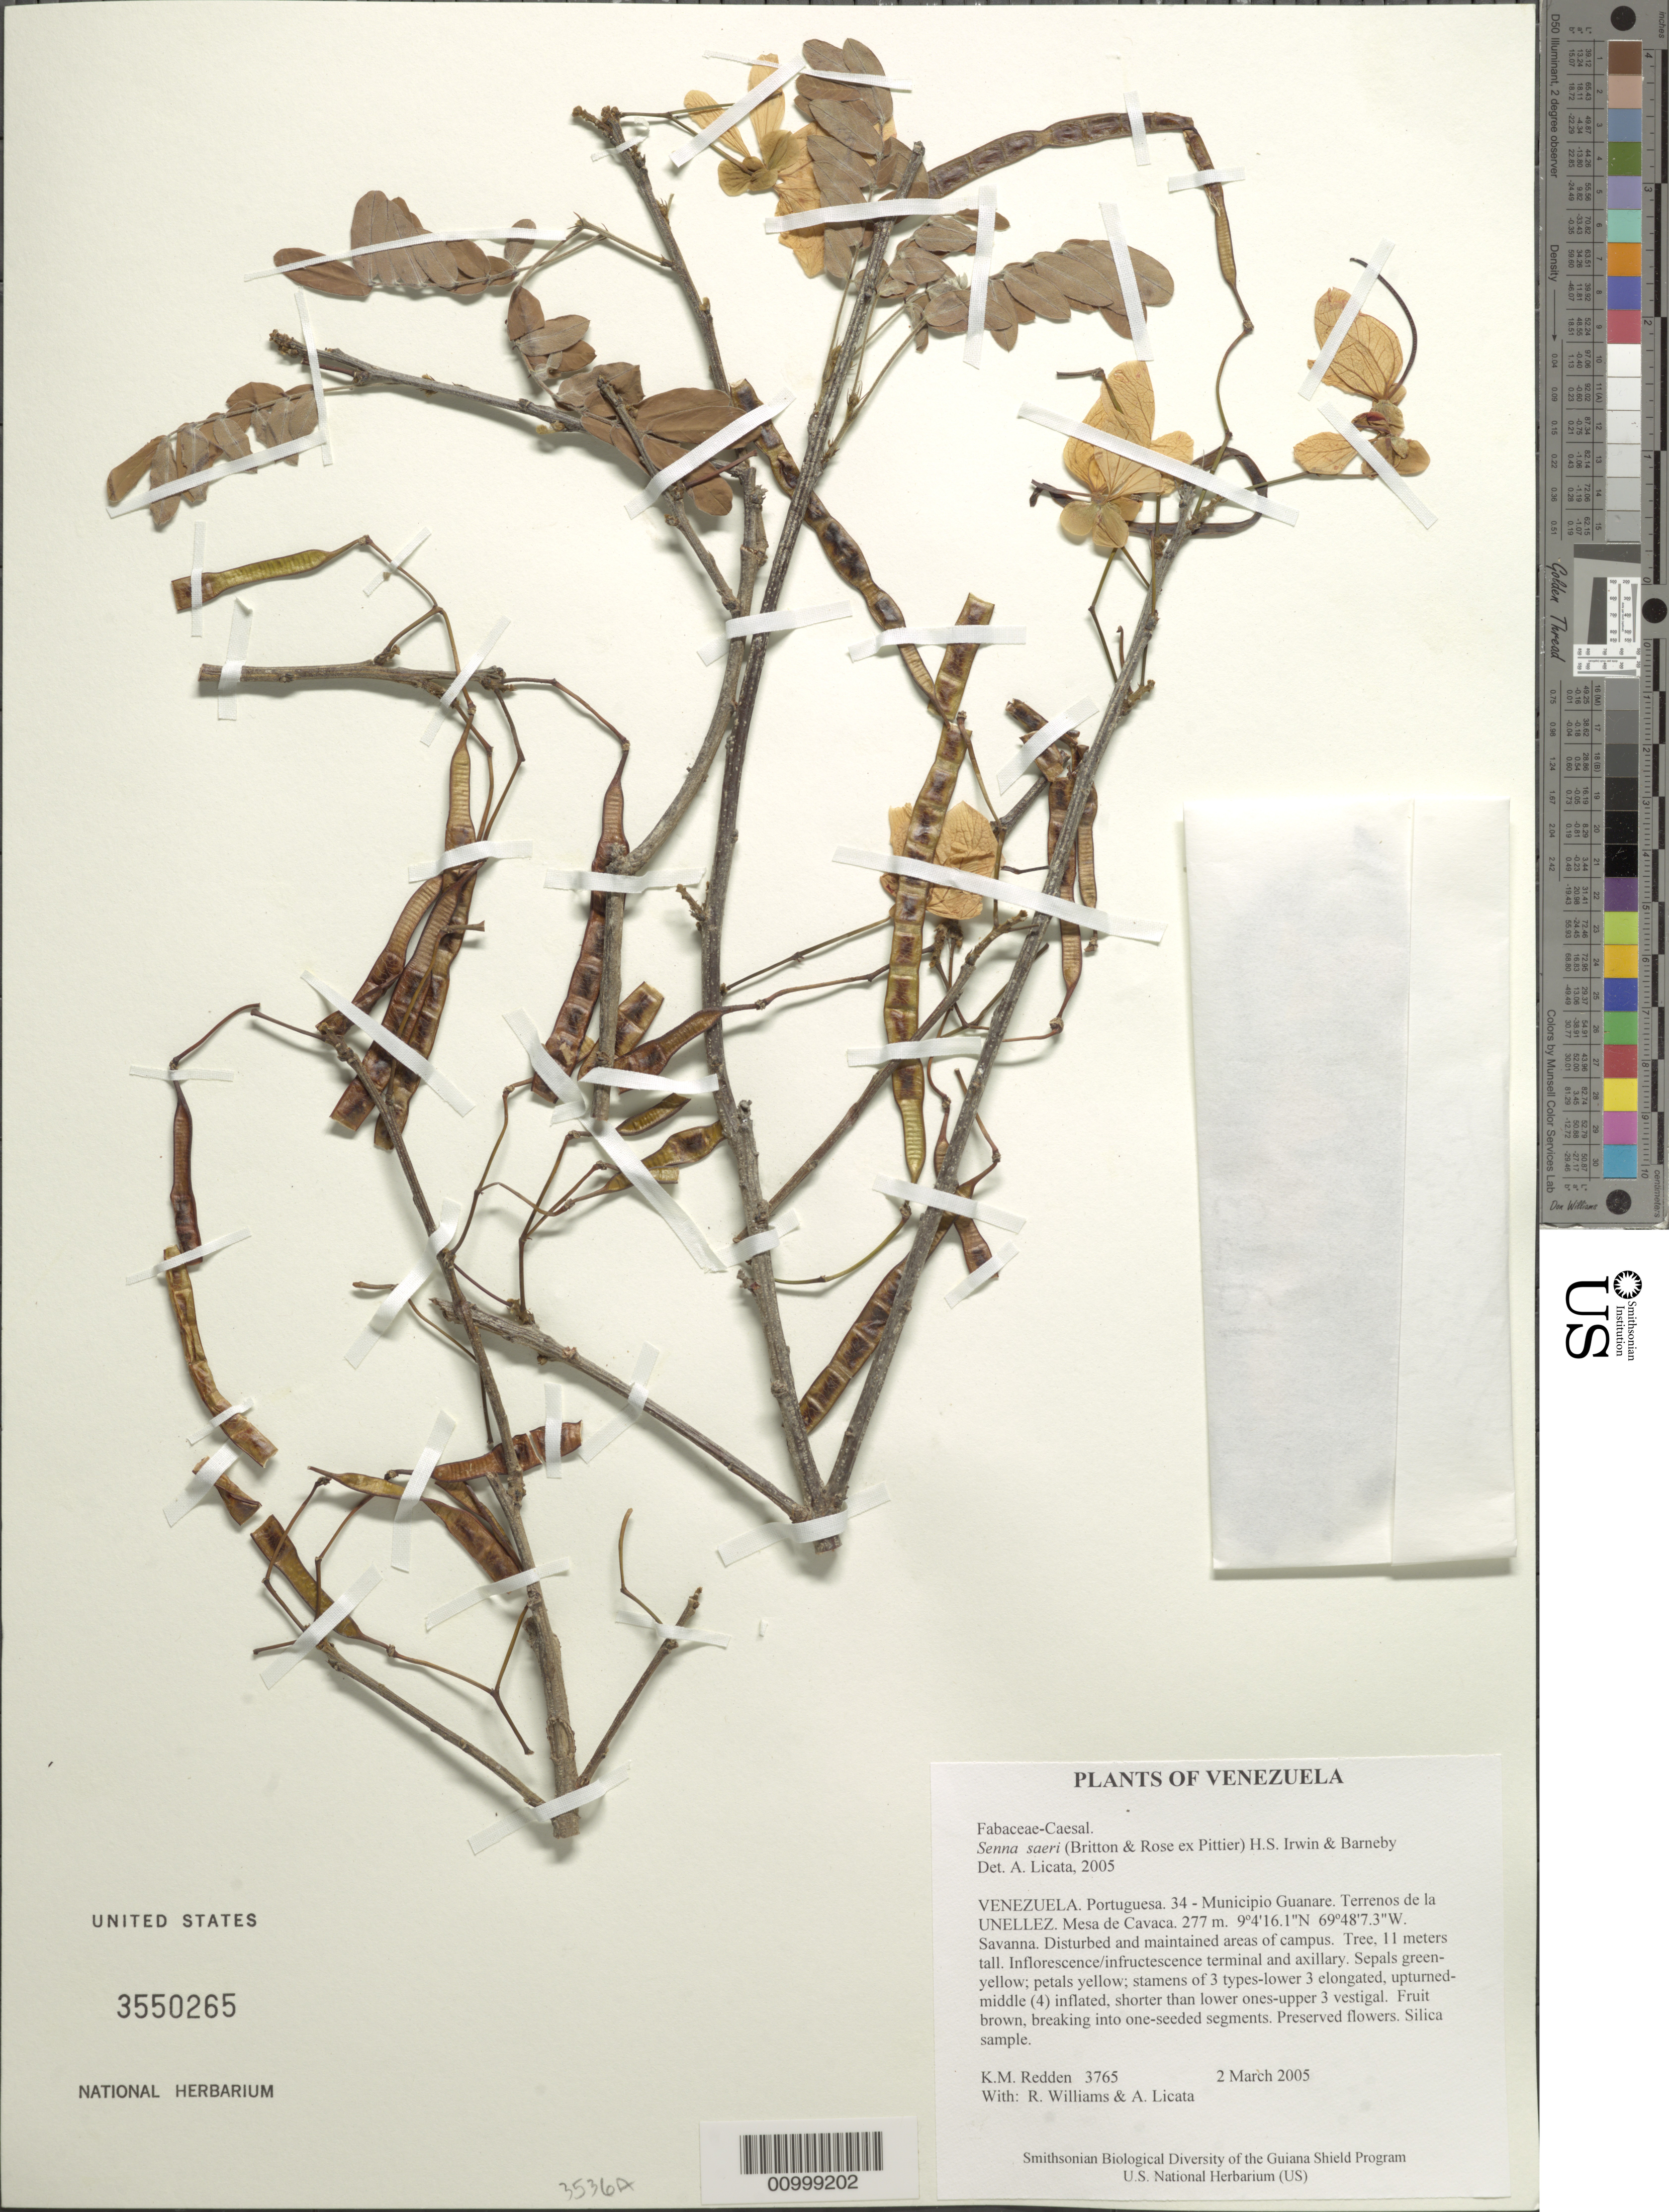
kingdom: Plantae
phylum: Tracheophyta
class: Magnoliopsida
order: Fabales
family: Fabaceae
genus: Senna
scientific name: Senna saeri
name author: (Britton & Rose ex Pittier) H.S. Irwin & Barneby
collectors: K. M. Redden, R. Williams & A. Licata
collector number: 3765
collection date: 2005-03-02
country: Venezuela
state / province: Portuguesa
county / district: Guanare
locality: Terrenos de la UNELLEZ. Mesa de Cavaca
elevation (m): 277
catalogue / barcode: US 3550265